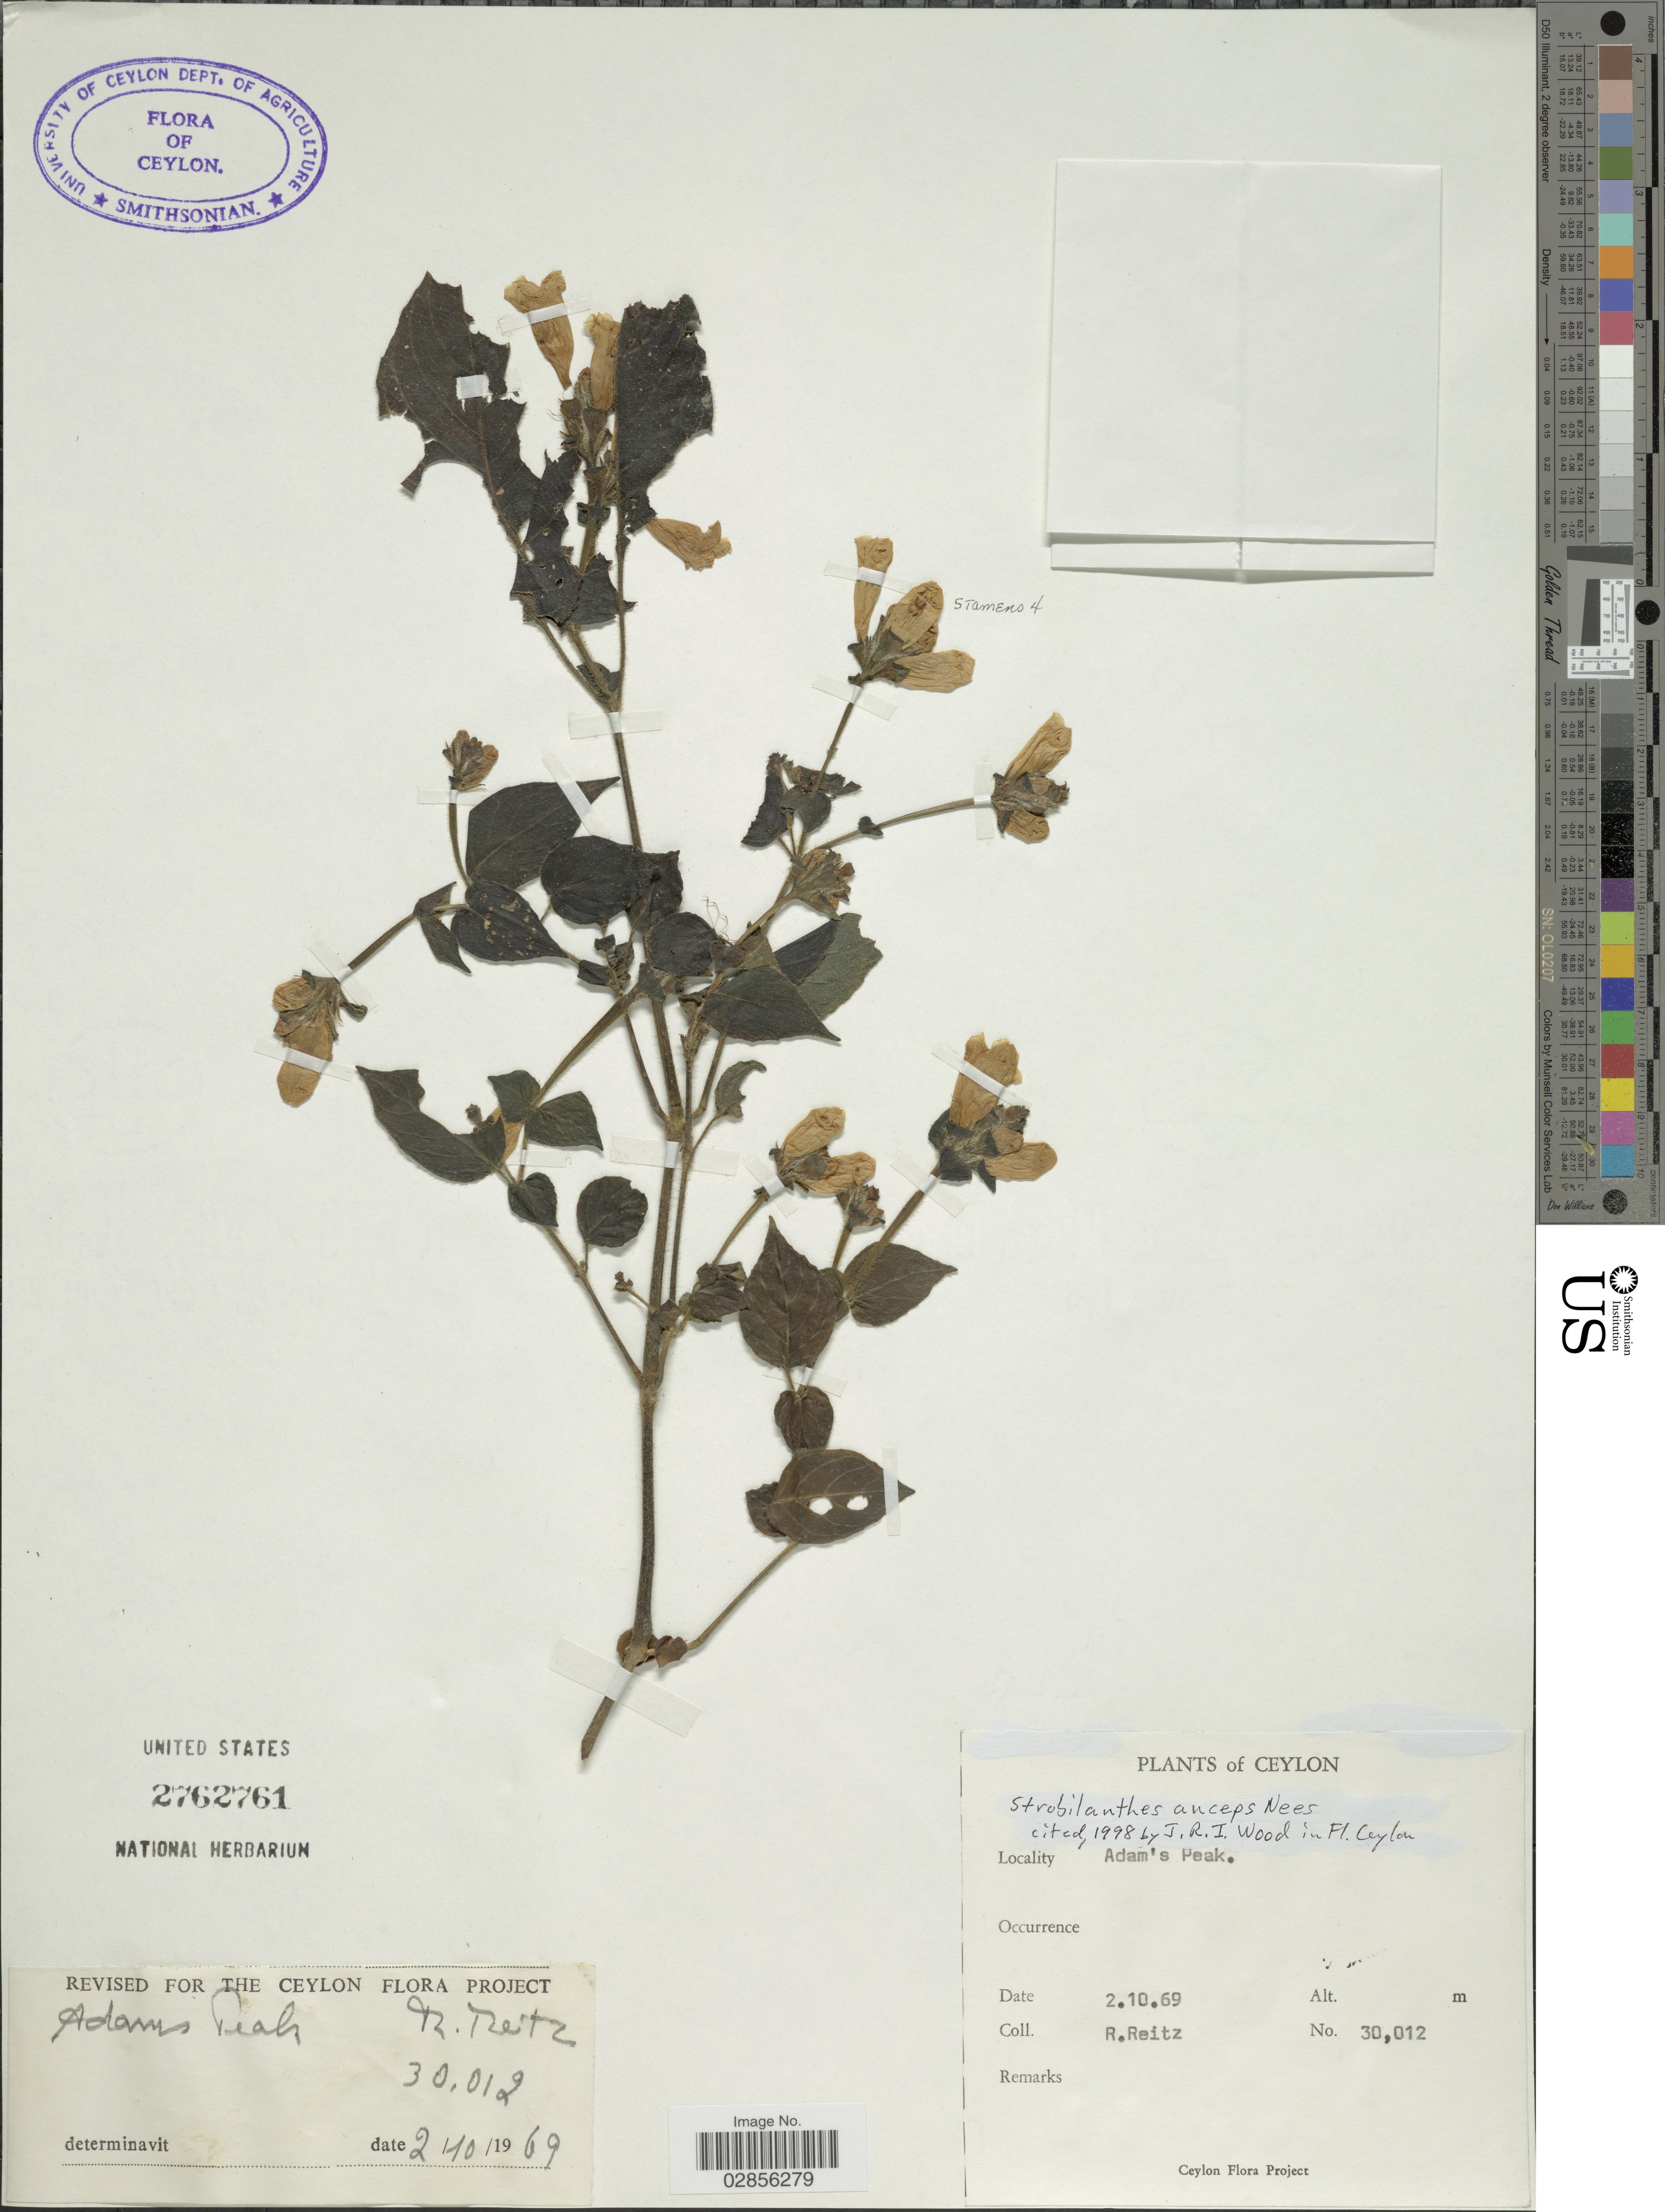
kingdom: Plantae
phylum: Tracheophyta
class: Magnoliopsida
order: Lamiales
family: Acanthaceae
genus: Strobilanthes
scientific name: Strobilanthes anceps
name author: Nees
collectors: R. Reitz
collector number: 30012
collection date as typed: Transcribed d/m/y: 2/10/69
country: Sri Lanka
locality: Ceylon. Adam's Peak.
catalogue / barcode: US 2762761